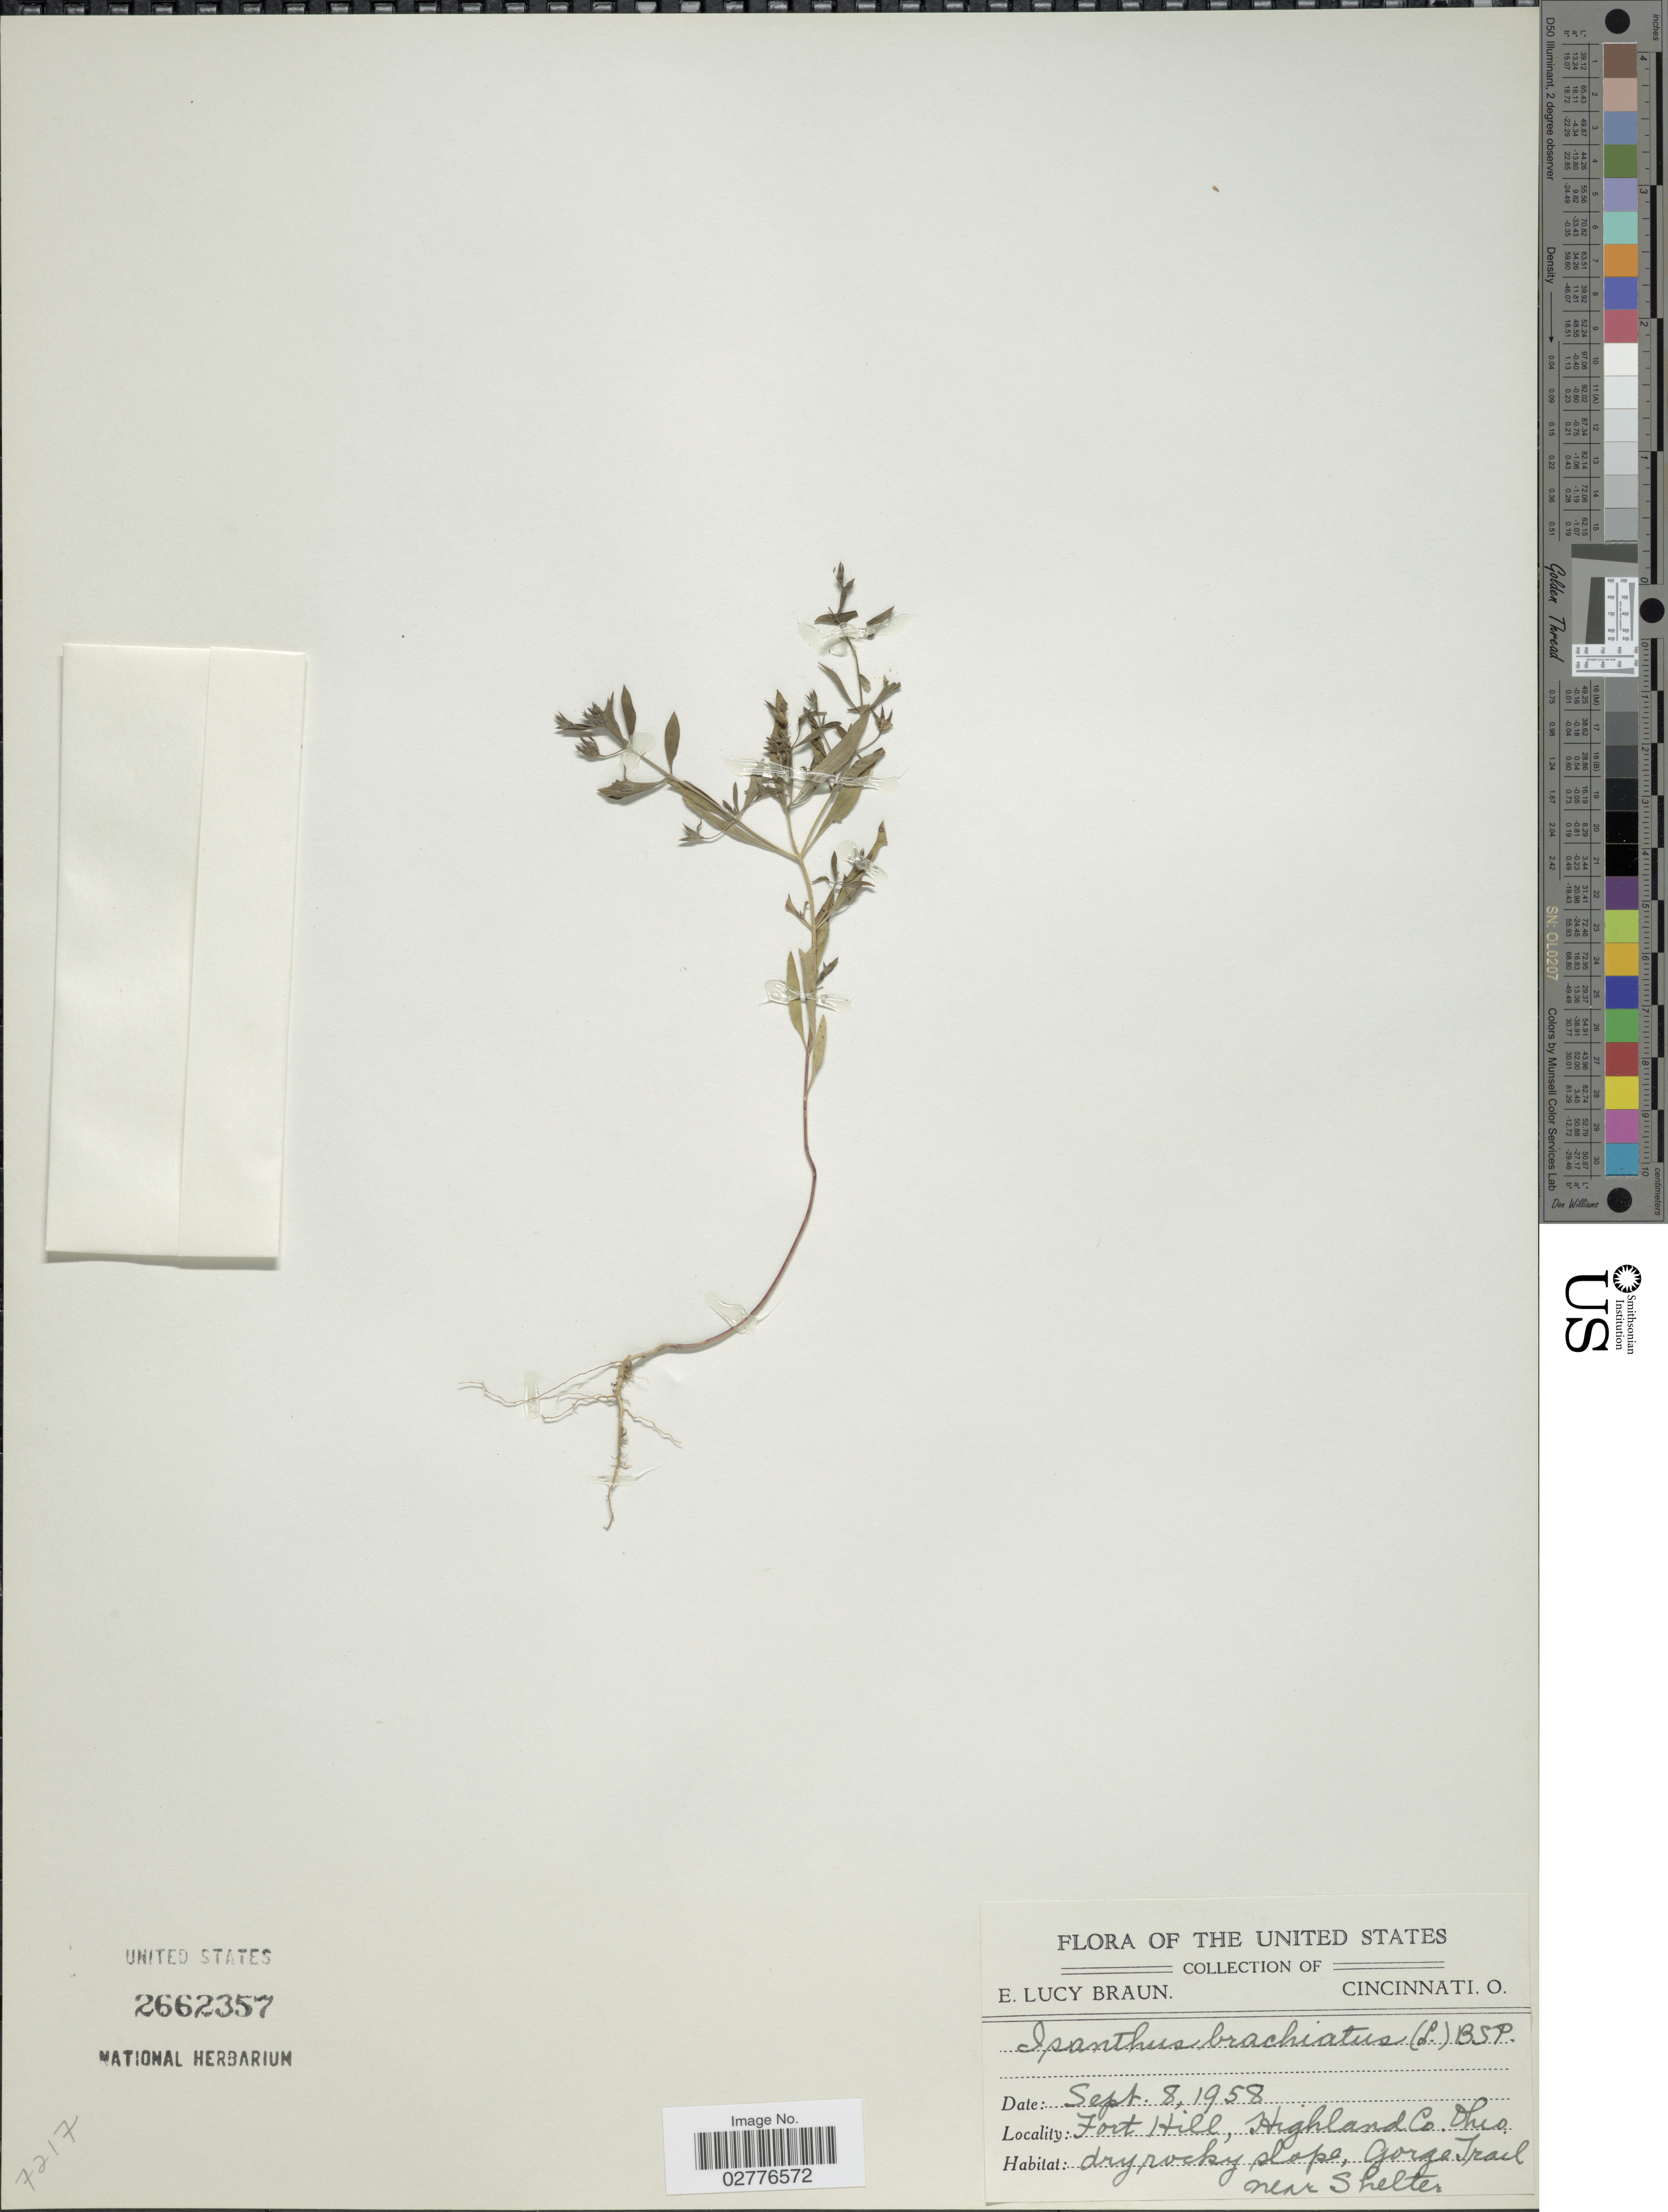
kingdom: Plantae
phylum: Tracheophyta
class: Magnoliopsida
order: Lamiales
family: Lamiaceae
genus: Trichostema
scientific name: Trichostema brachiatum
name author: L.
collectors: E. L. Braun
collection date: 1958-09-08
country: United States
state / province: Ohio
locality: Fort Hill, Highland Co. Dry rocky slope, Gorge Trail near Shelter.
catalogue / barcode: US 2662357